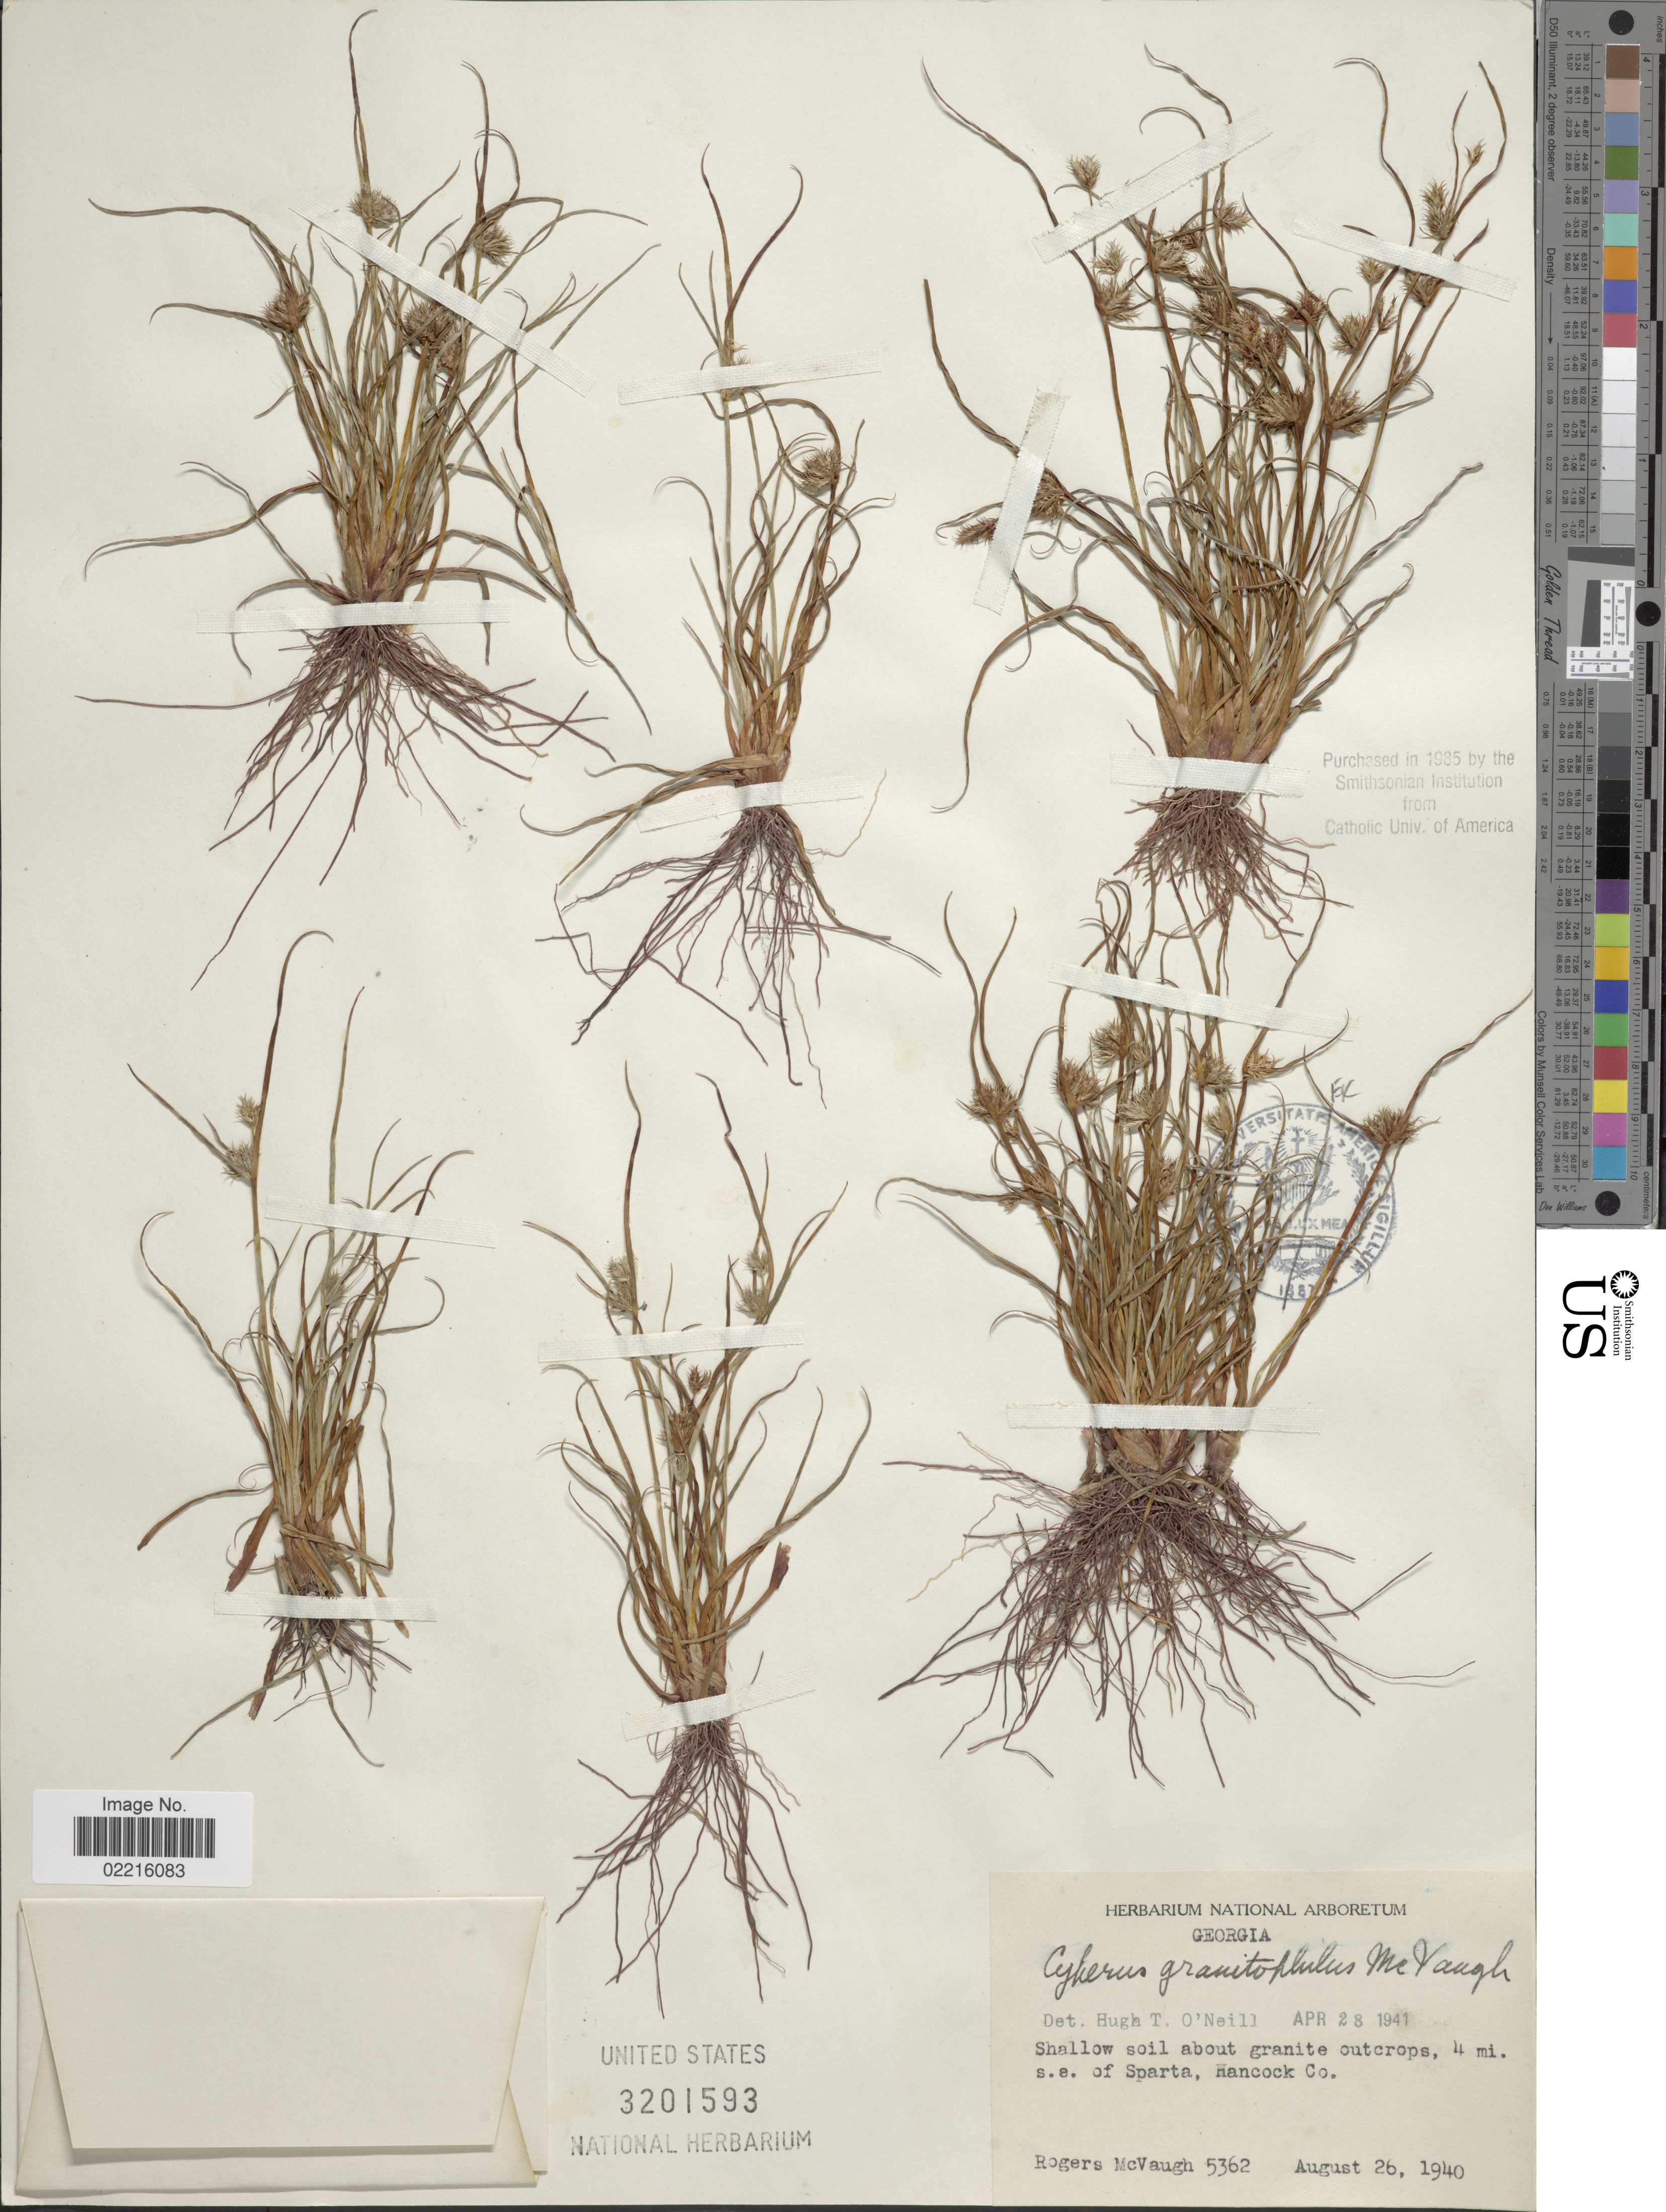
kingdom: Plantae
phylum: Tracheophyta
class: Liliopsida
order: Poales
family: Cyperaceae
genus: Cyperus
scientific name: Cyperus granitophilus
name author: McVaugh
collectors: R. McVaugh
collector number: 5362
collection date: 1940-08-26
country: United States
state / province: Georgia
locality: Shallow soil about granite outcrops, 4 mi s.e. of Sparta, Hancock Co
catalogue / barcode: US 3201593